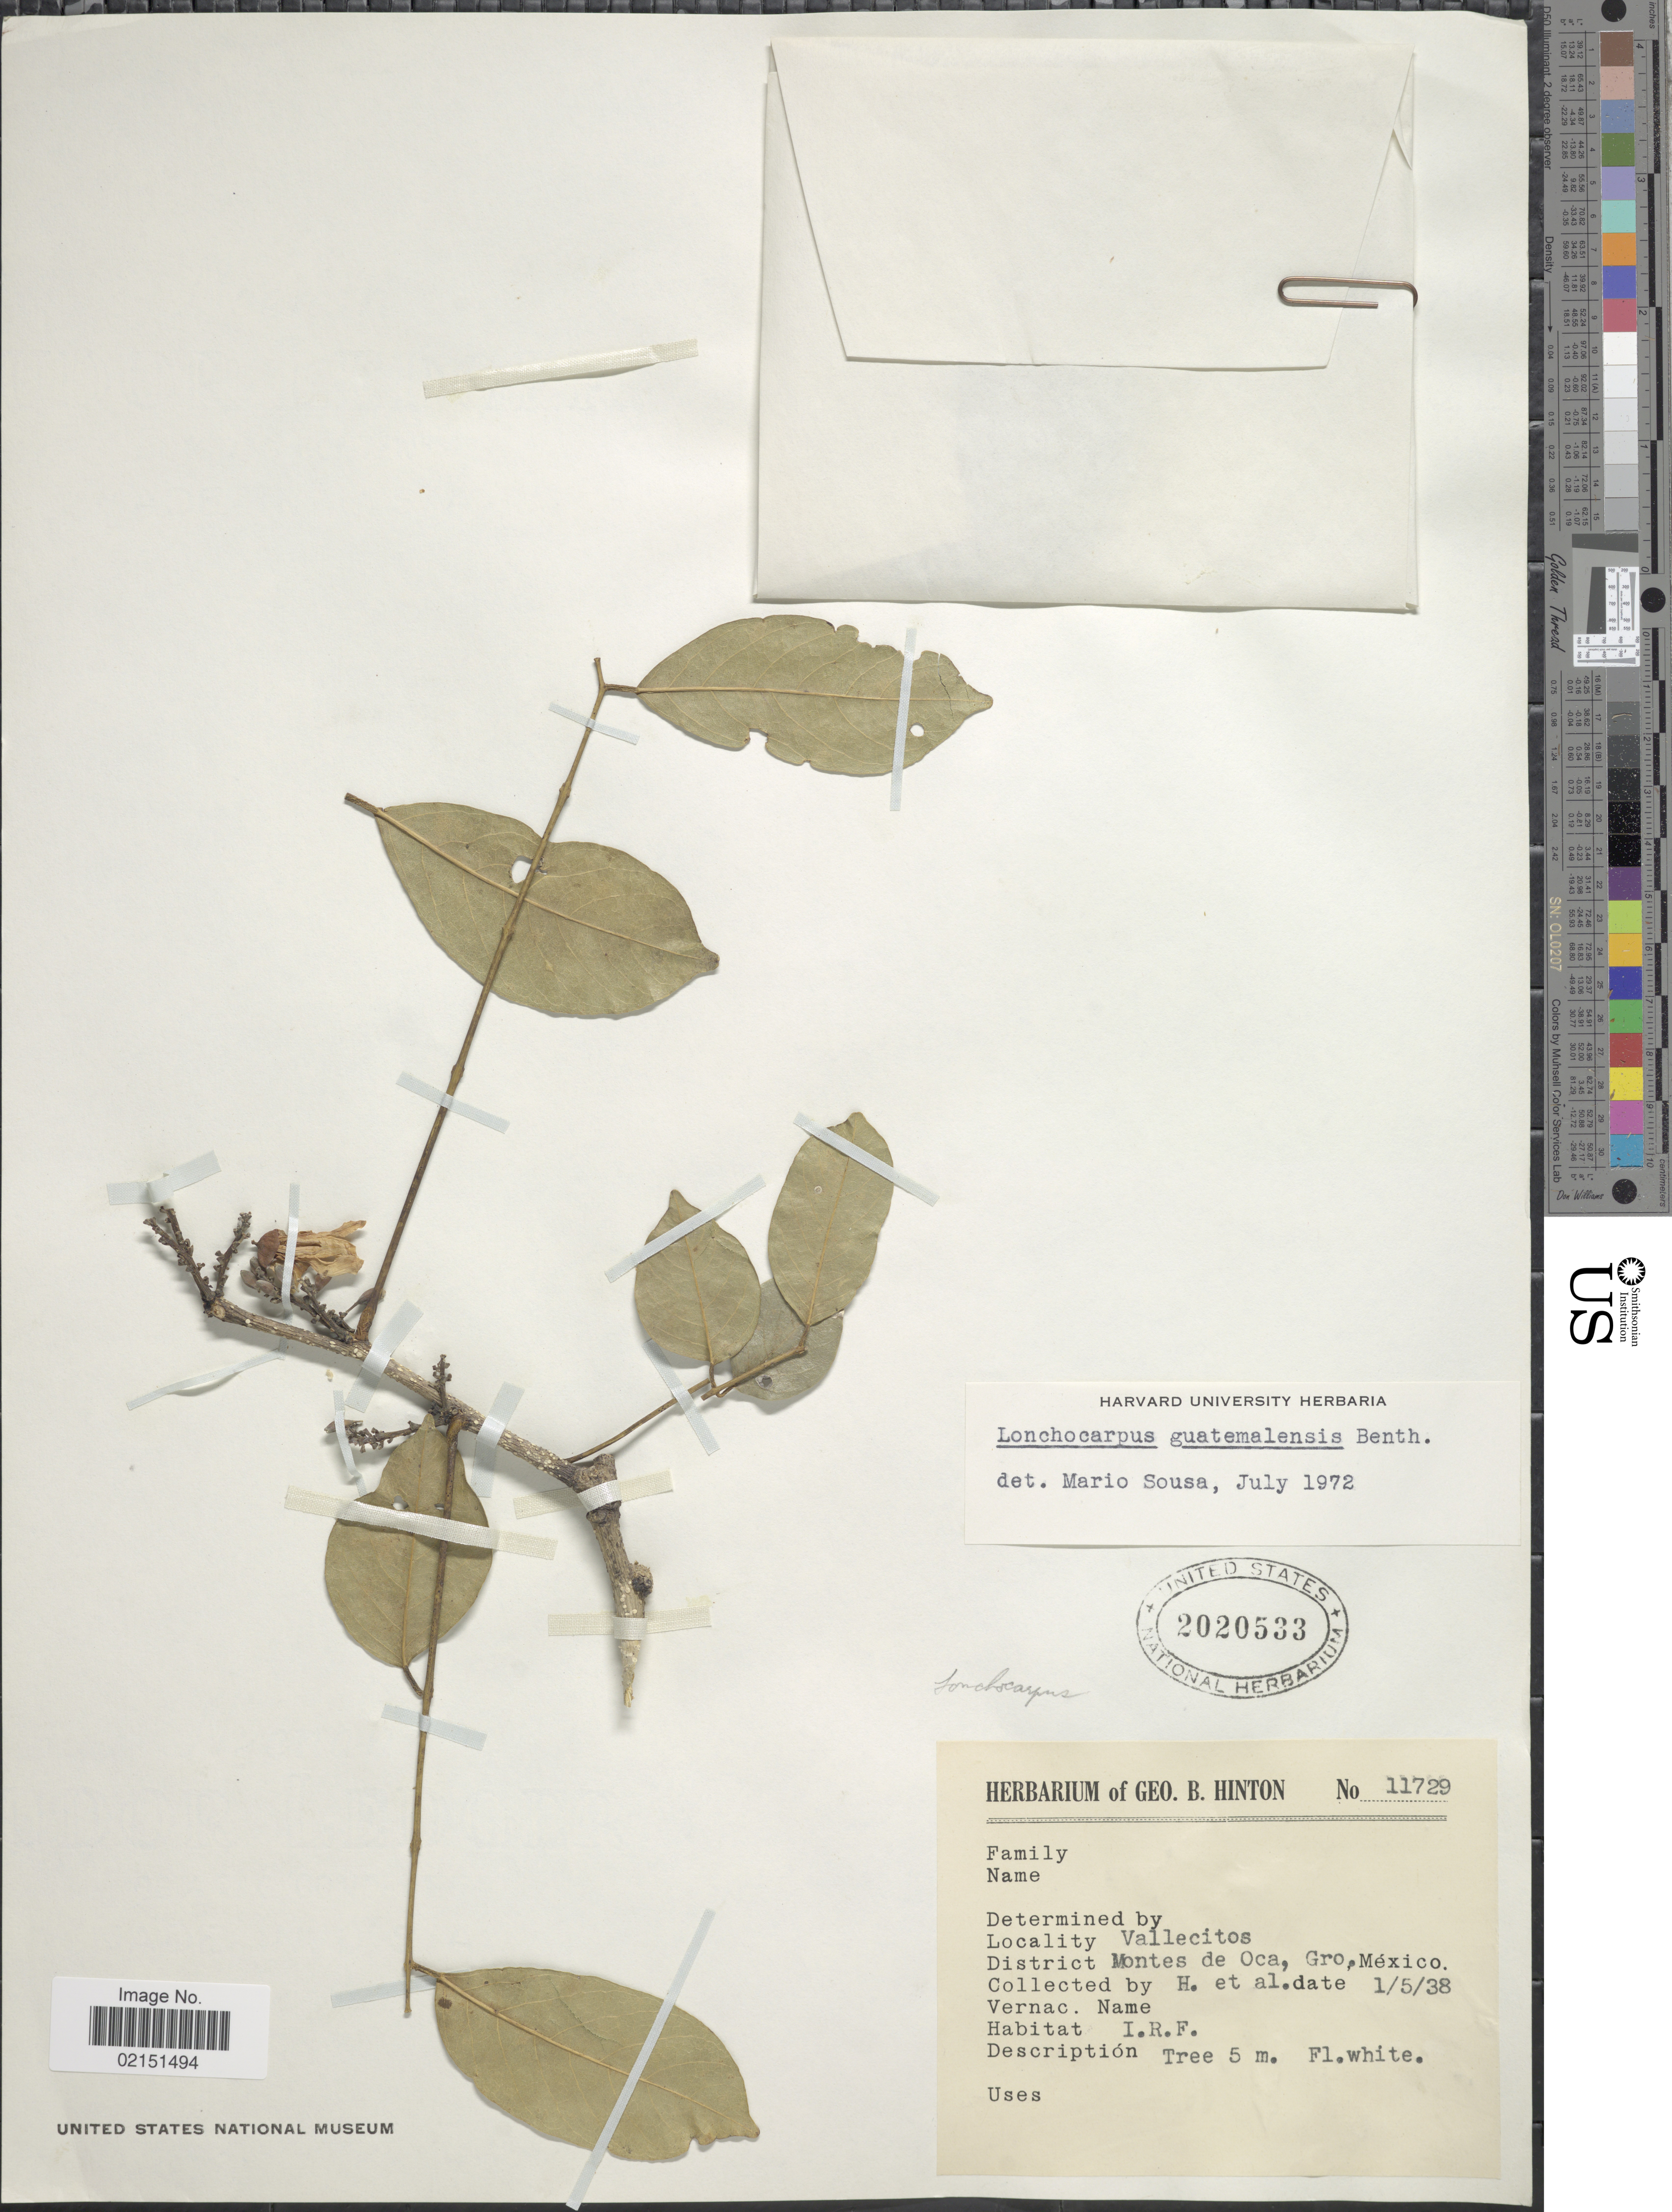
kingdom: Plantae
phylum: Tracheophyta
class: Magnoliopsida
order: Fabales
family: Fabaceae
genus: Lonchocarpus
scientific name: Lonchocarpus guatemalensis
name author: Benth.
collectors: G. B. Hinton & et al.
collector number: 11729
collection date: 1938-05-01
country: Mexico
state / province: Guerrero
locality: Vallecitos. District Montes de Oca, Gro.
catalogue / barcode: US 2020533